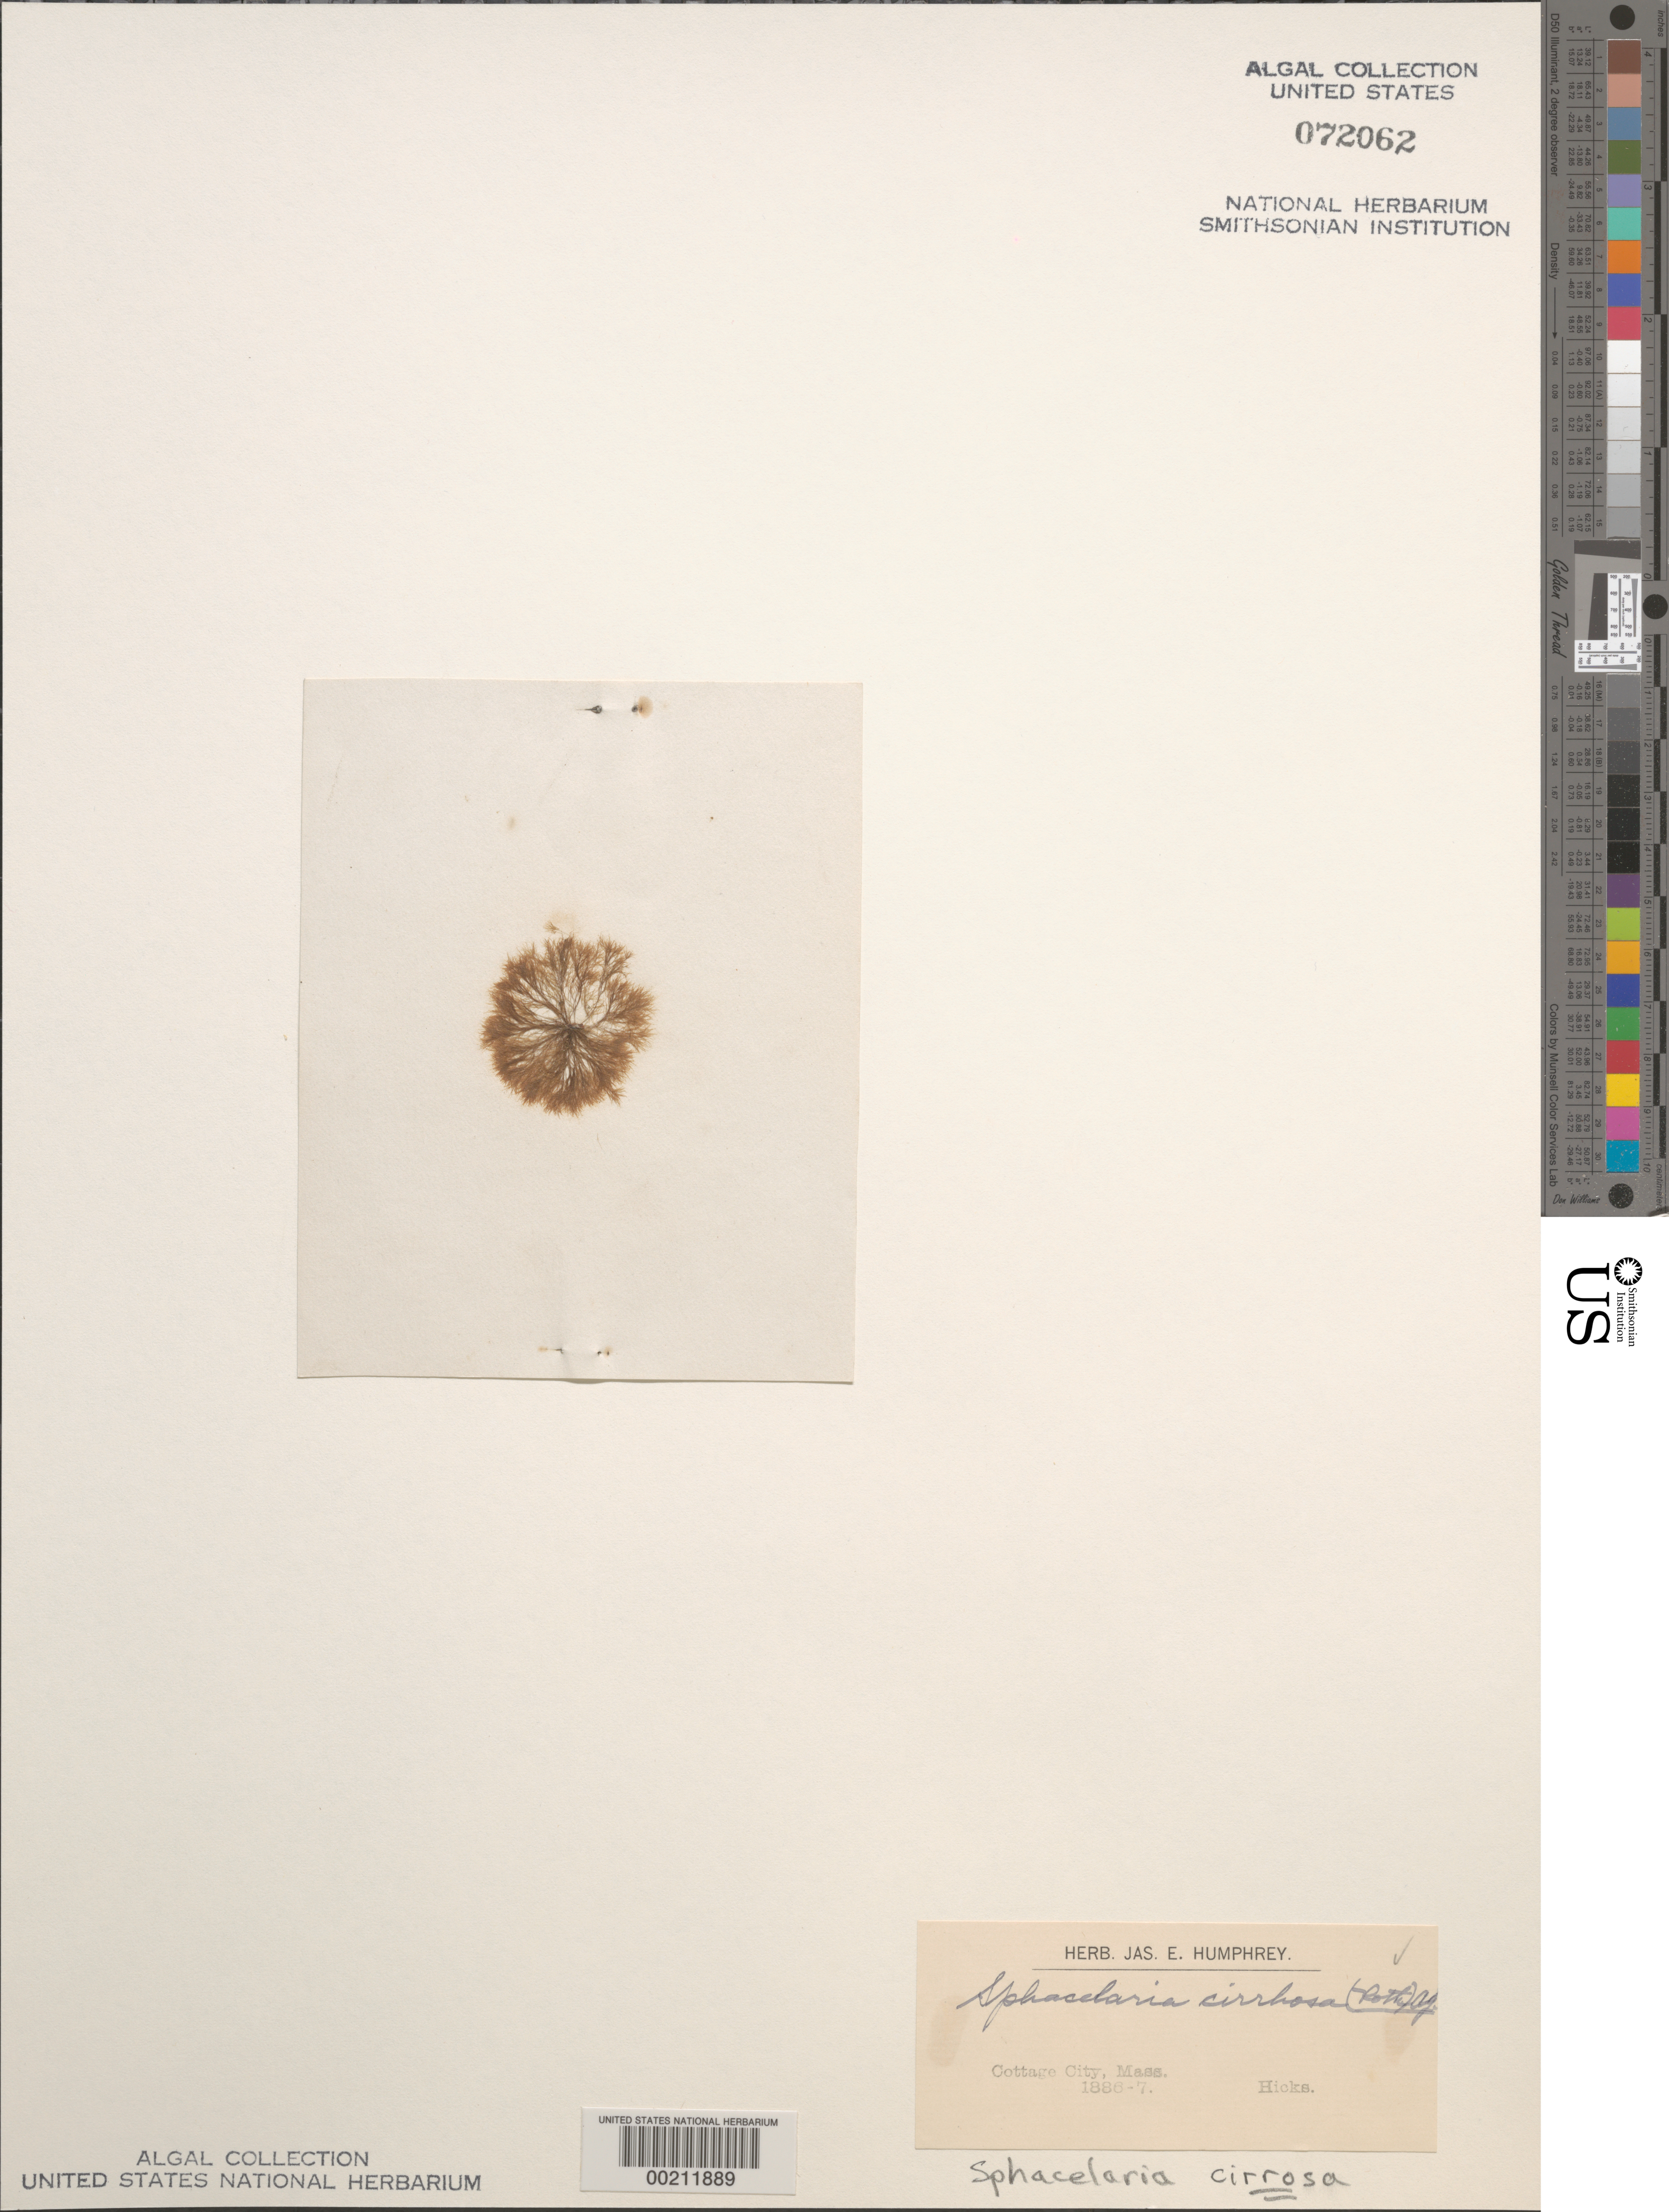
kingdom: Chromista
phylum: Ochrophyta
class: Phaeophyceae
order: Sphacelariales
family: Sphacelariaceae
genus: Sphacelaria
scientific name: Sphacelaria cirrosa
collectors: -. Hicks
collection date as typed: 1886 or -- --- 1887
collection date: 1886 or 1887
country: United States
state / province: Massachusetts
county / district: Dukes County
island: Martha's Vineyard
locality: Cottage City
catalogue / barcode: US 72062